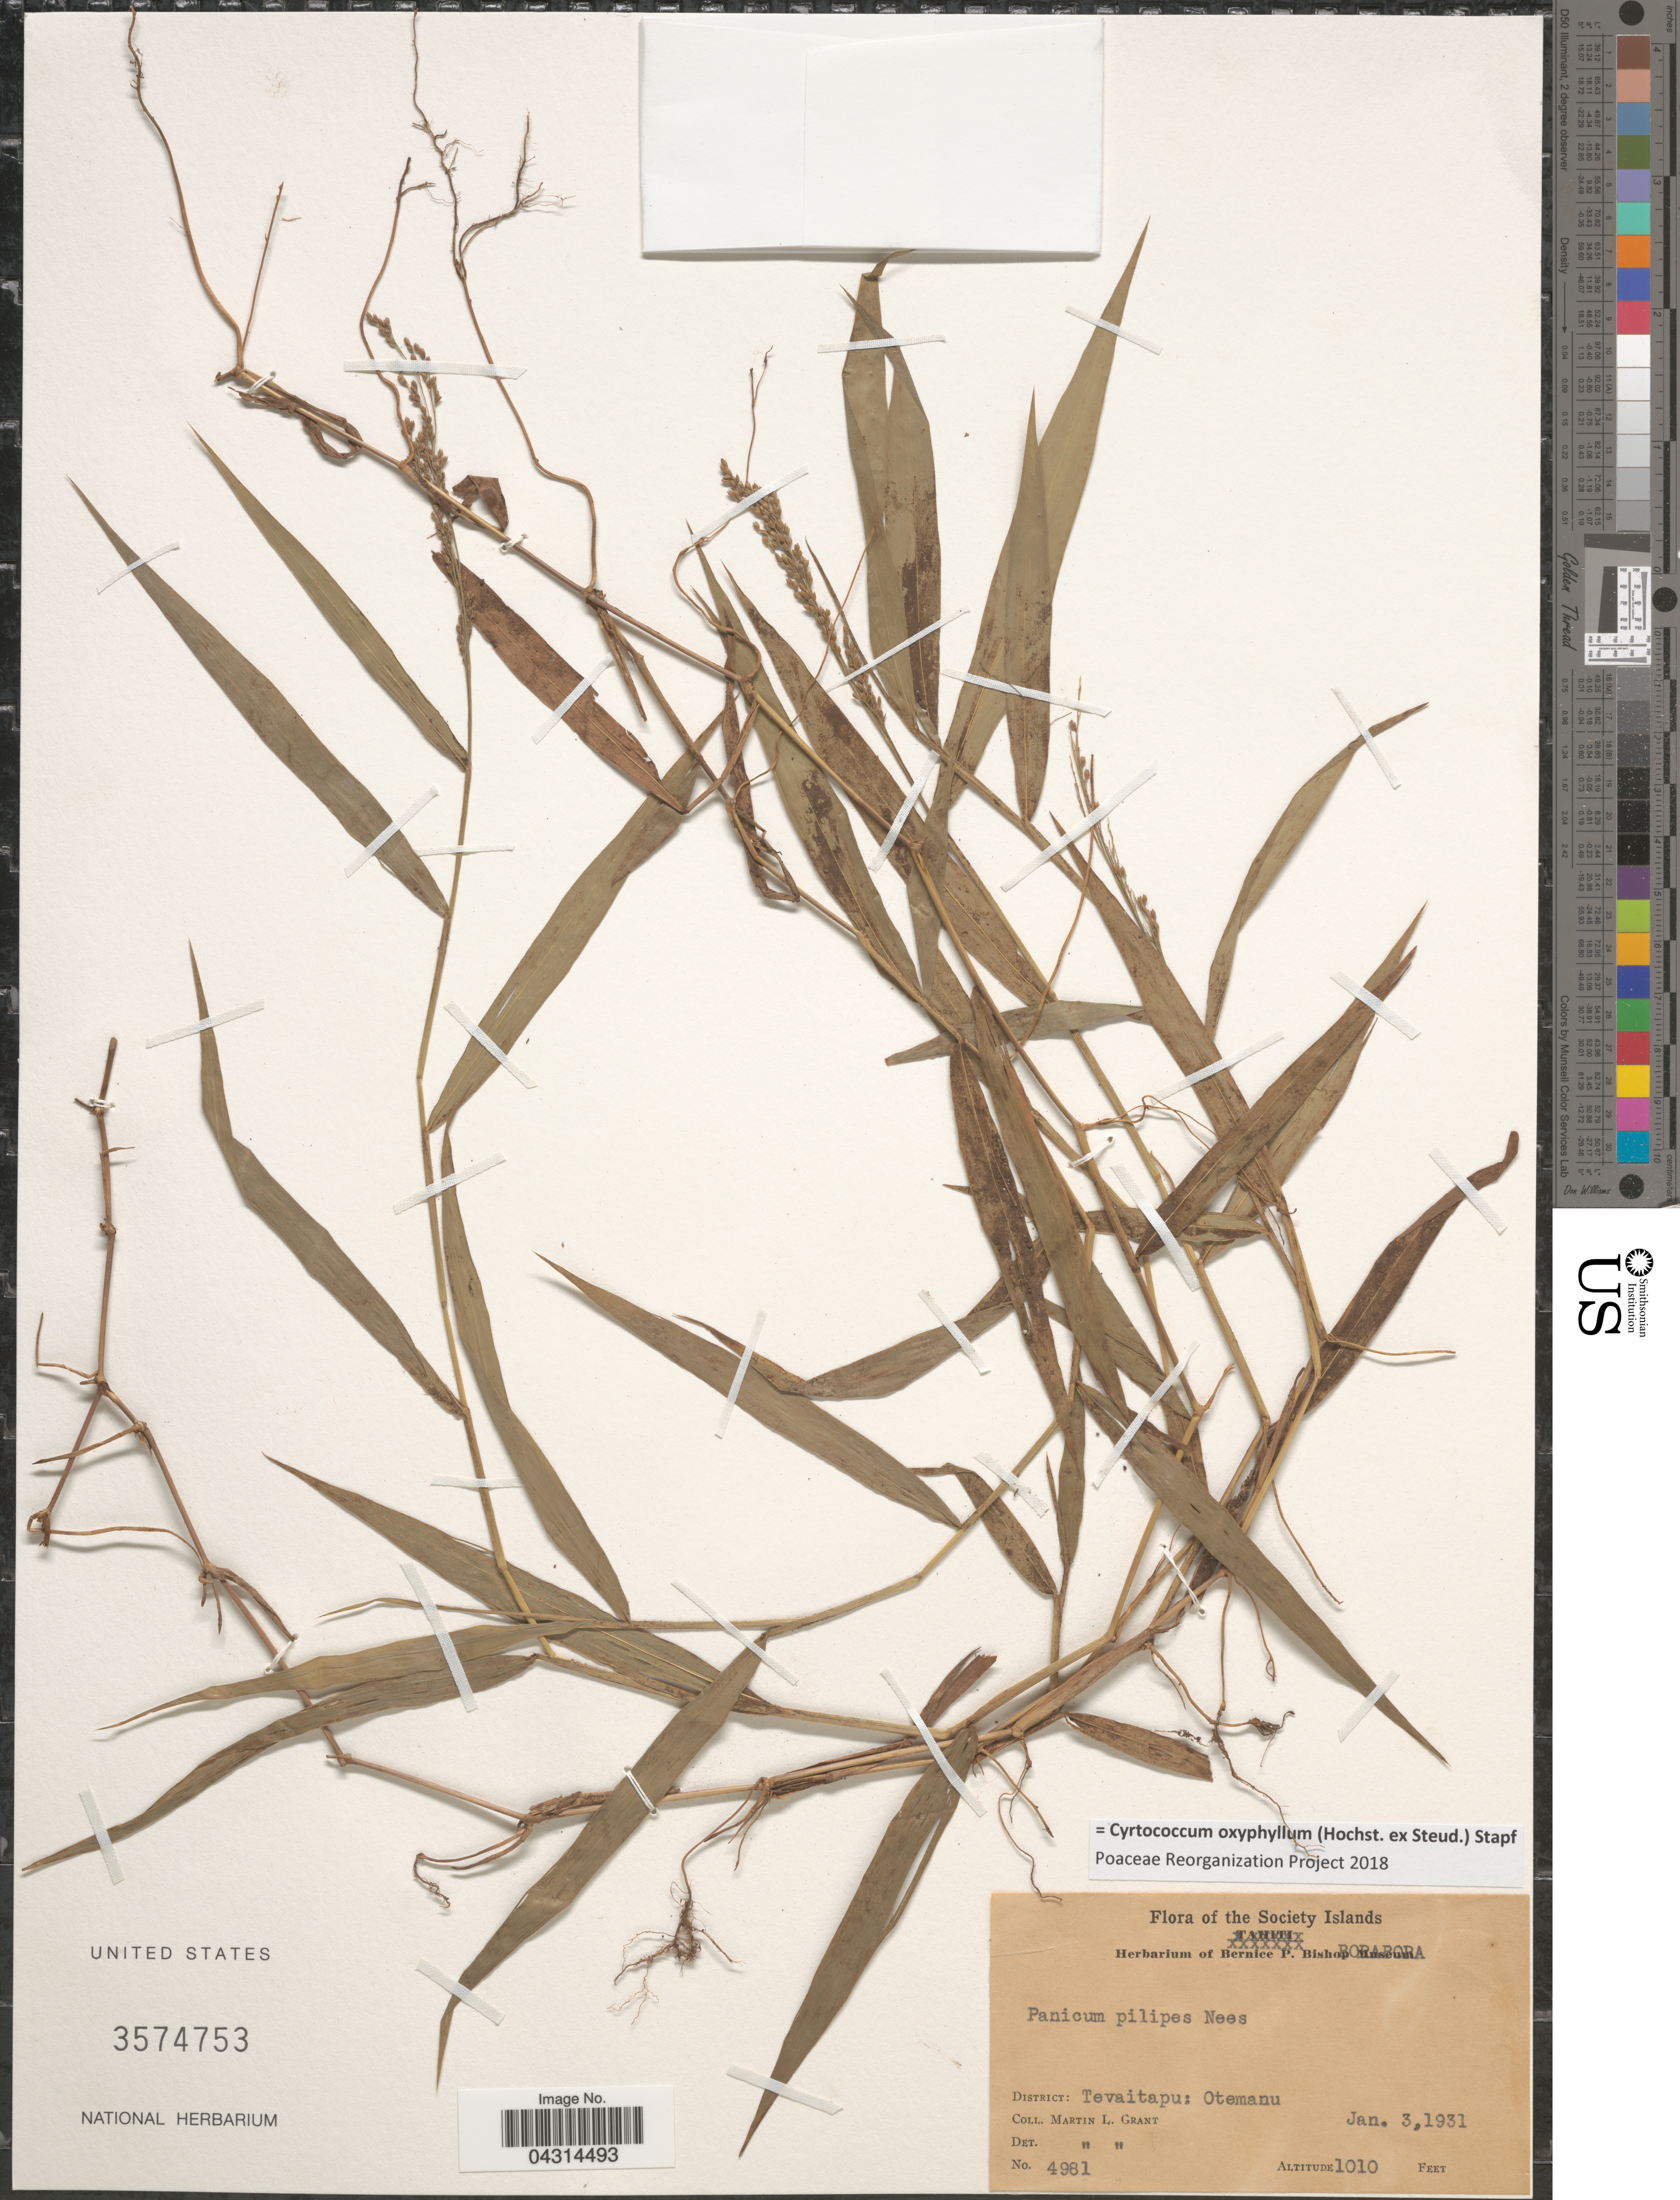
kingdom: Plantae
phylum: Tracheophyta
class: Liliopsida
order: Poales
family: Poaceae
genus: Cyrtococcum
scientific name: Cyrtococcum oxyphyllum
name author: (Steud.) Stapf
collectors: M. L. Grant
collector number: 4981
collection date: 1931-01-03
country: French Polynesia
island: Bora Bora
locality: The Society Islands. District: Tevaitapu: Otemanu.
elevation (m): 308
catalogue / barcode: US 3574753